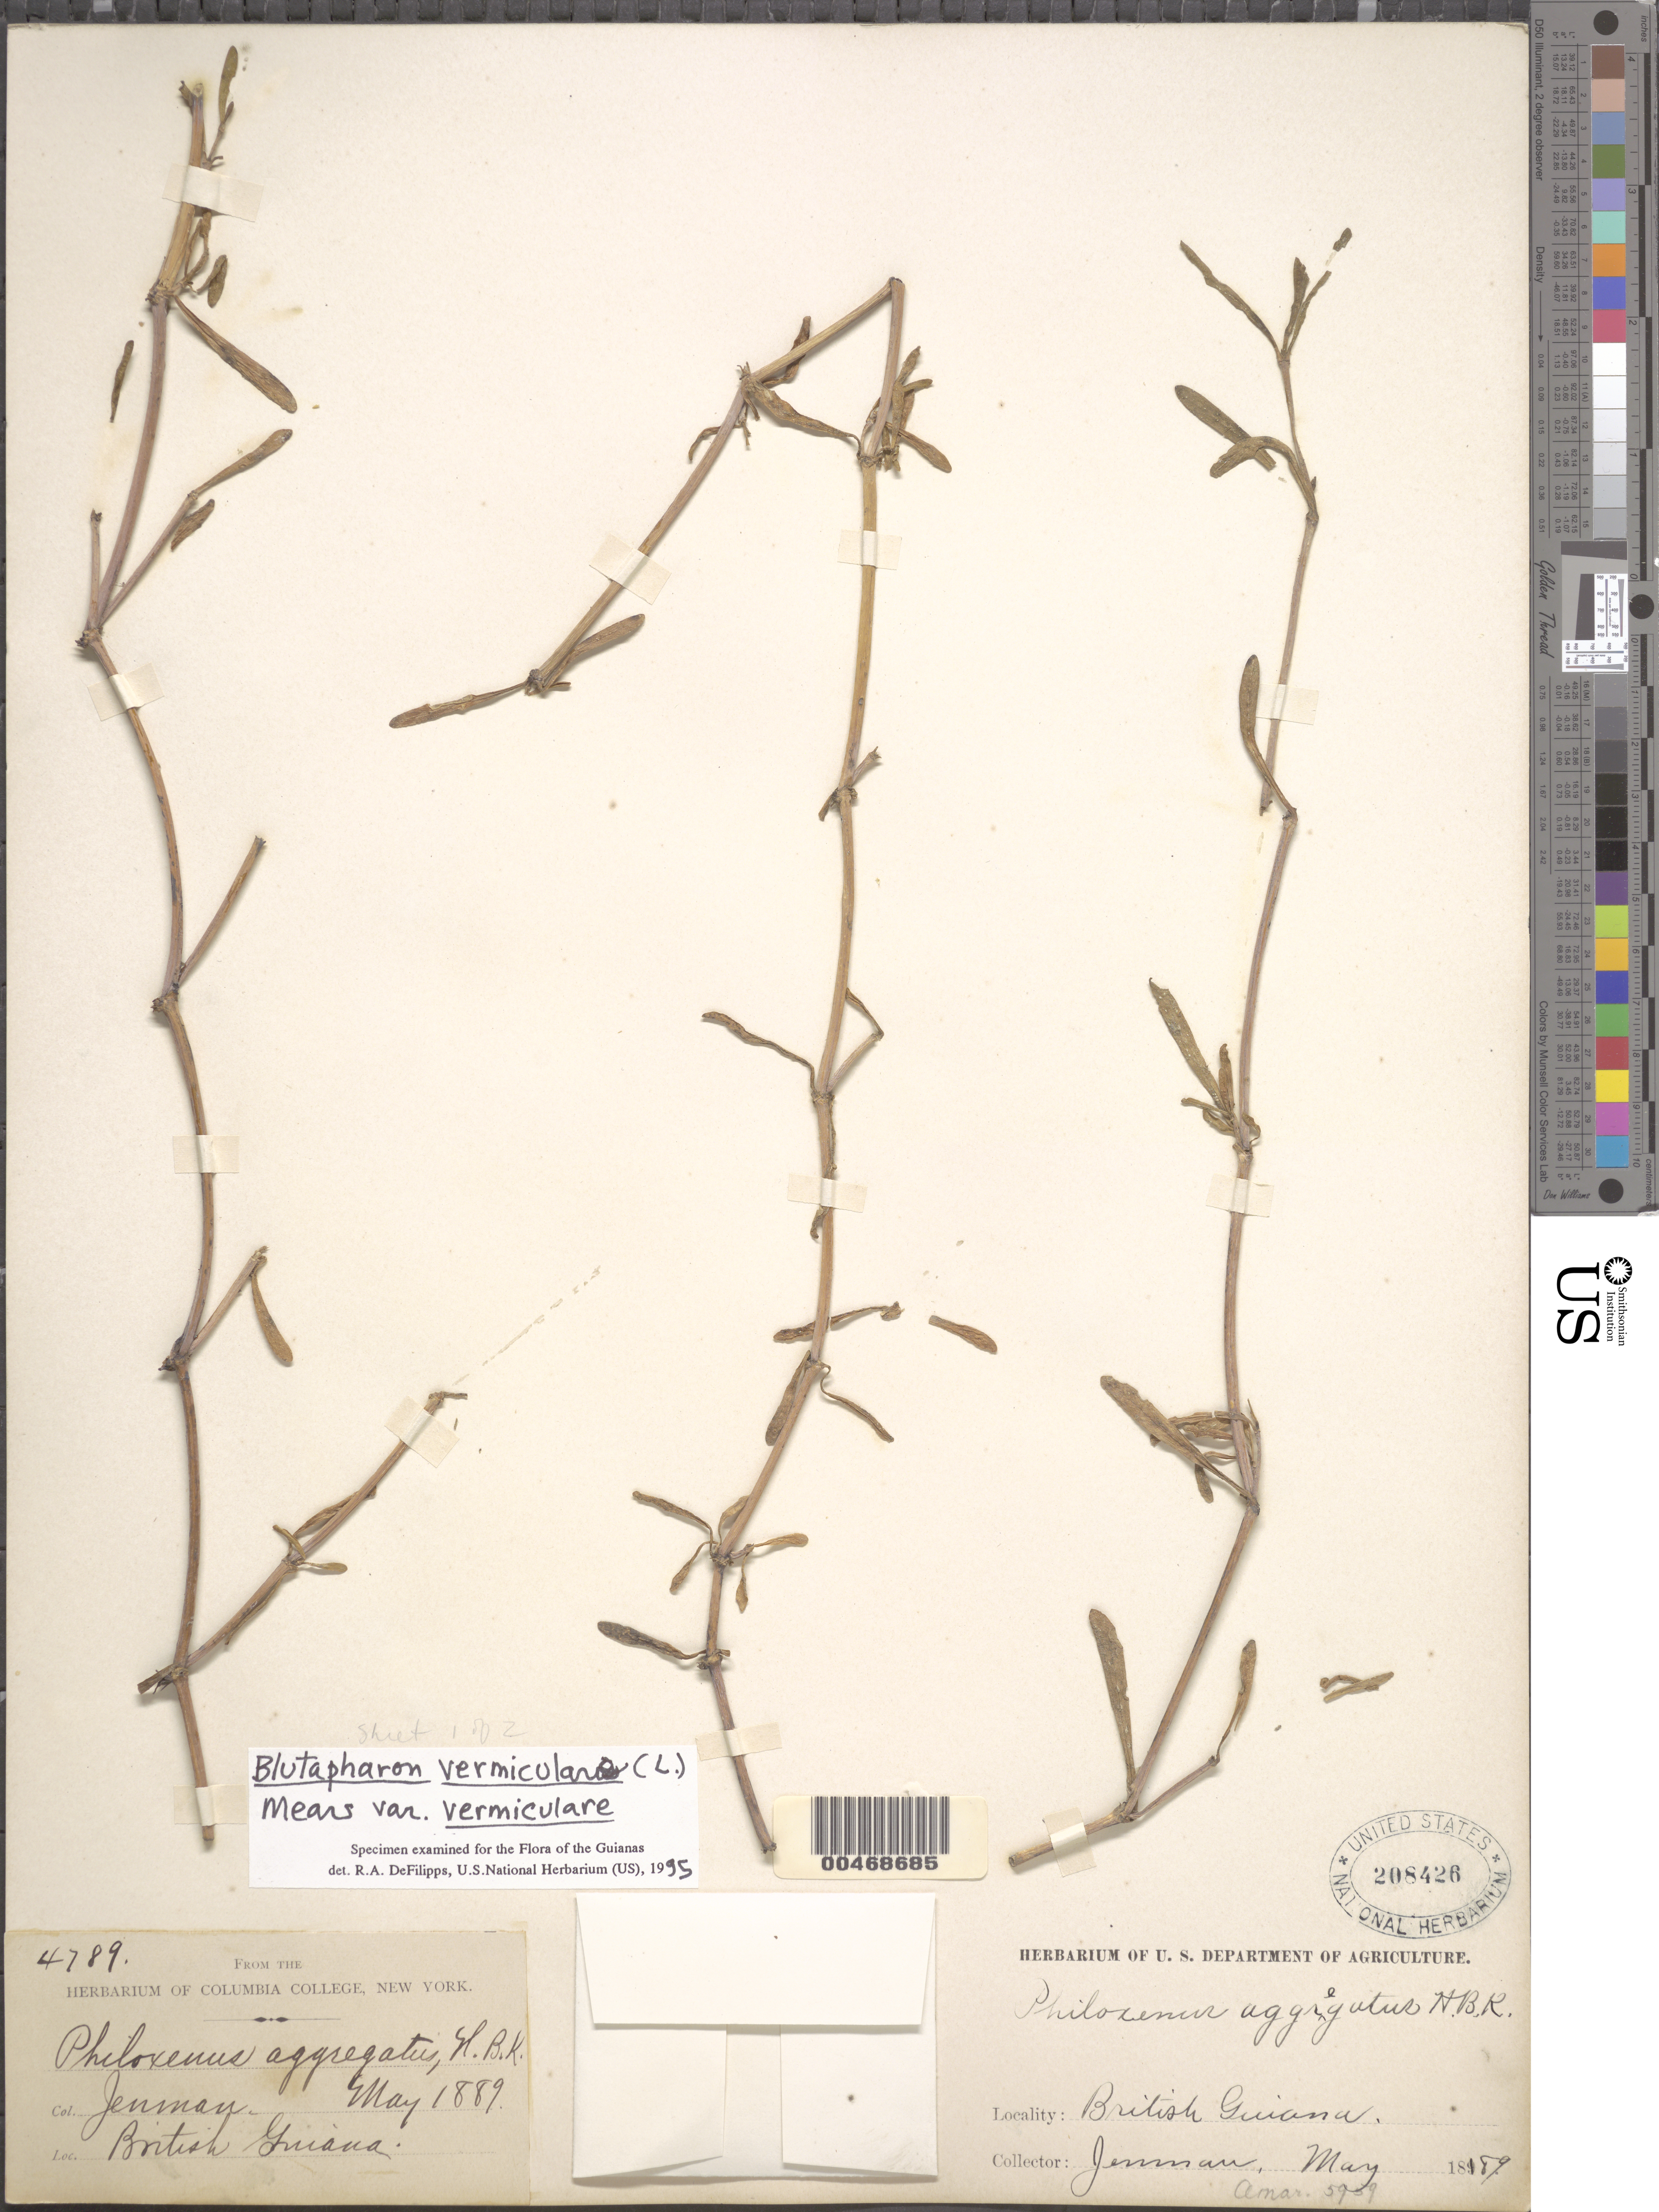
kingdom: Plantae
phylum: Tracheophyta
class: Magnoliopsida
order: Caryophyllales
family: Amaranthaceae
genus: Gomphrena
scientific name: Gomphrena vermicularis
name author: L.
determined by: Strong, Mark T., (BOT), Smithsonian Institution - National Museum of Natural History (UNITED STATES)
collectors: G. S. Jenman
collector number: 4789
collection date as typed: May 1889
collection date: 1889-05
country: Guyana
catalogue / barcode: US 208426